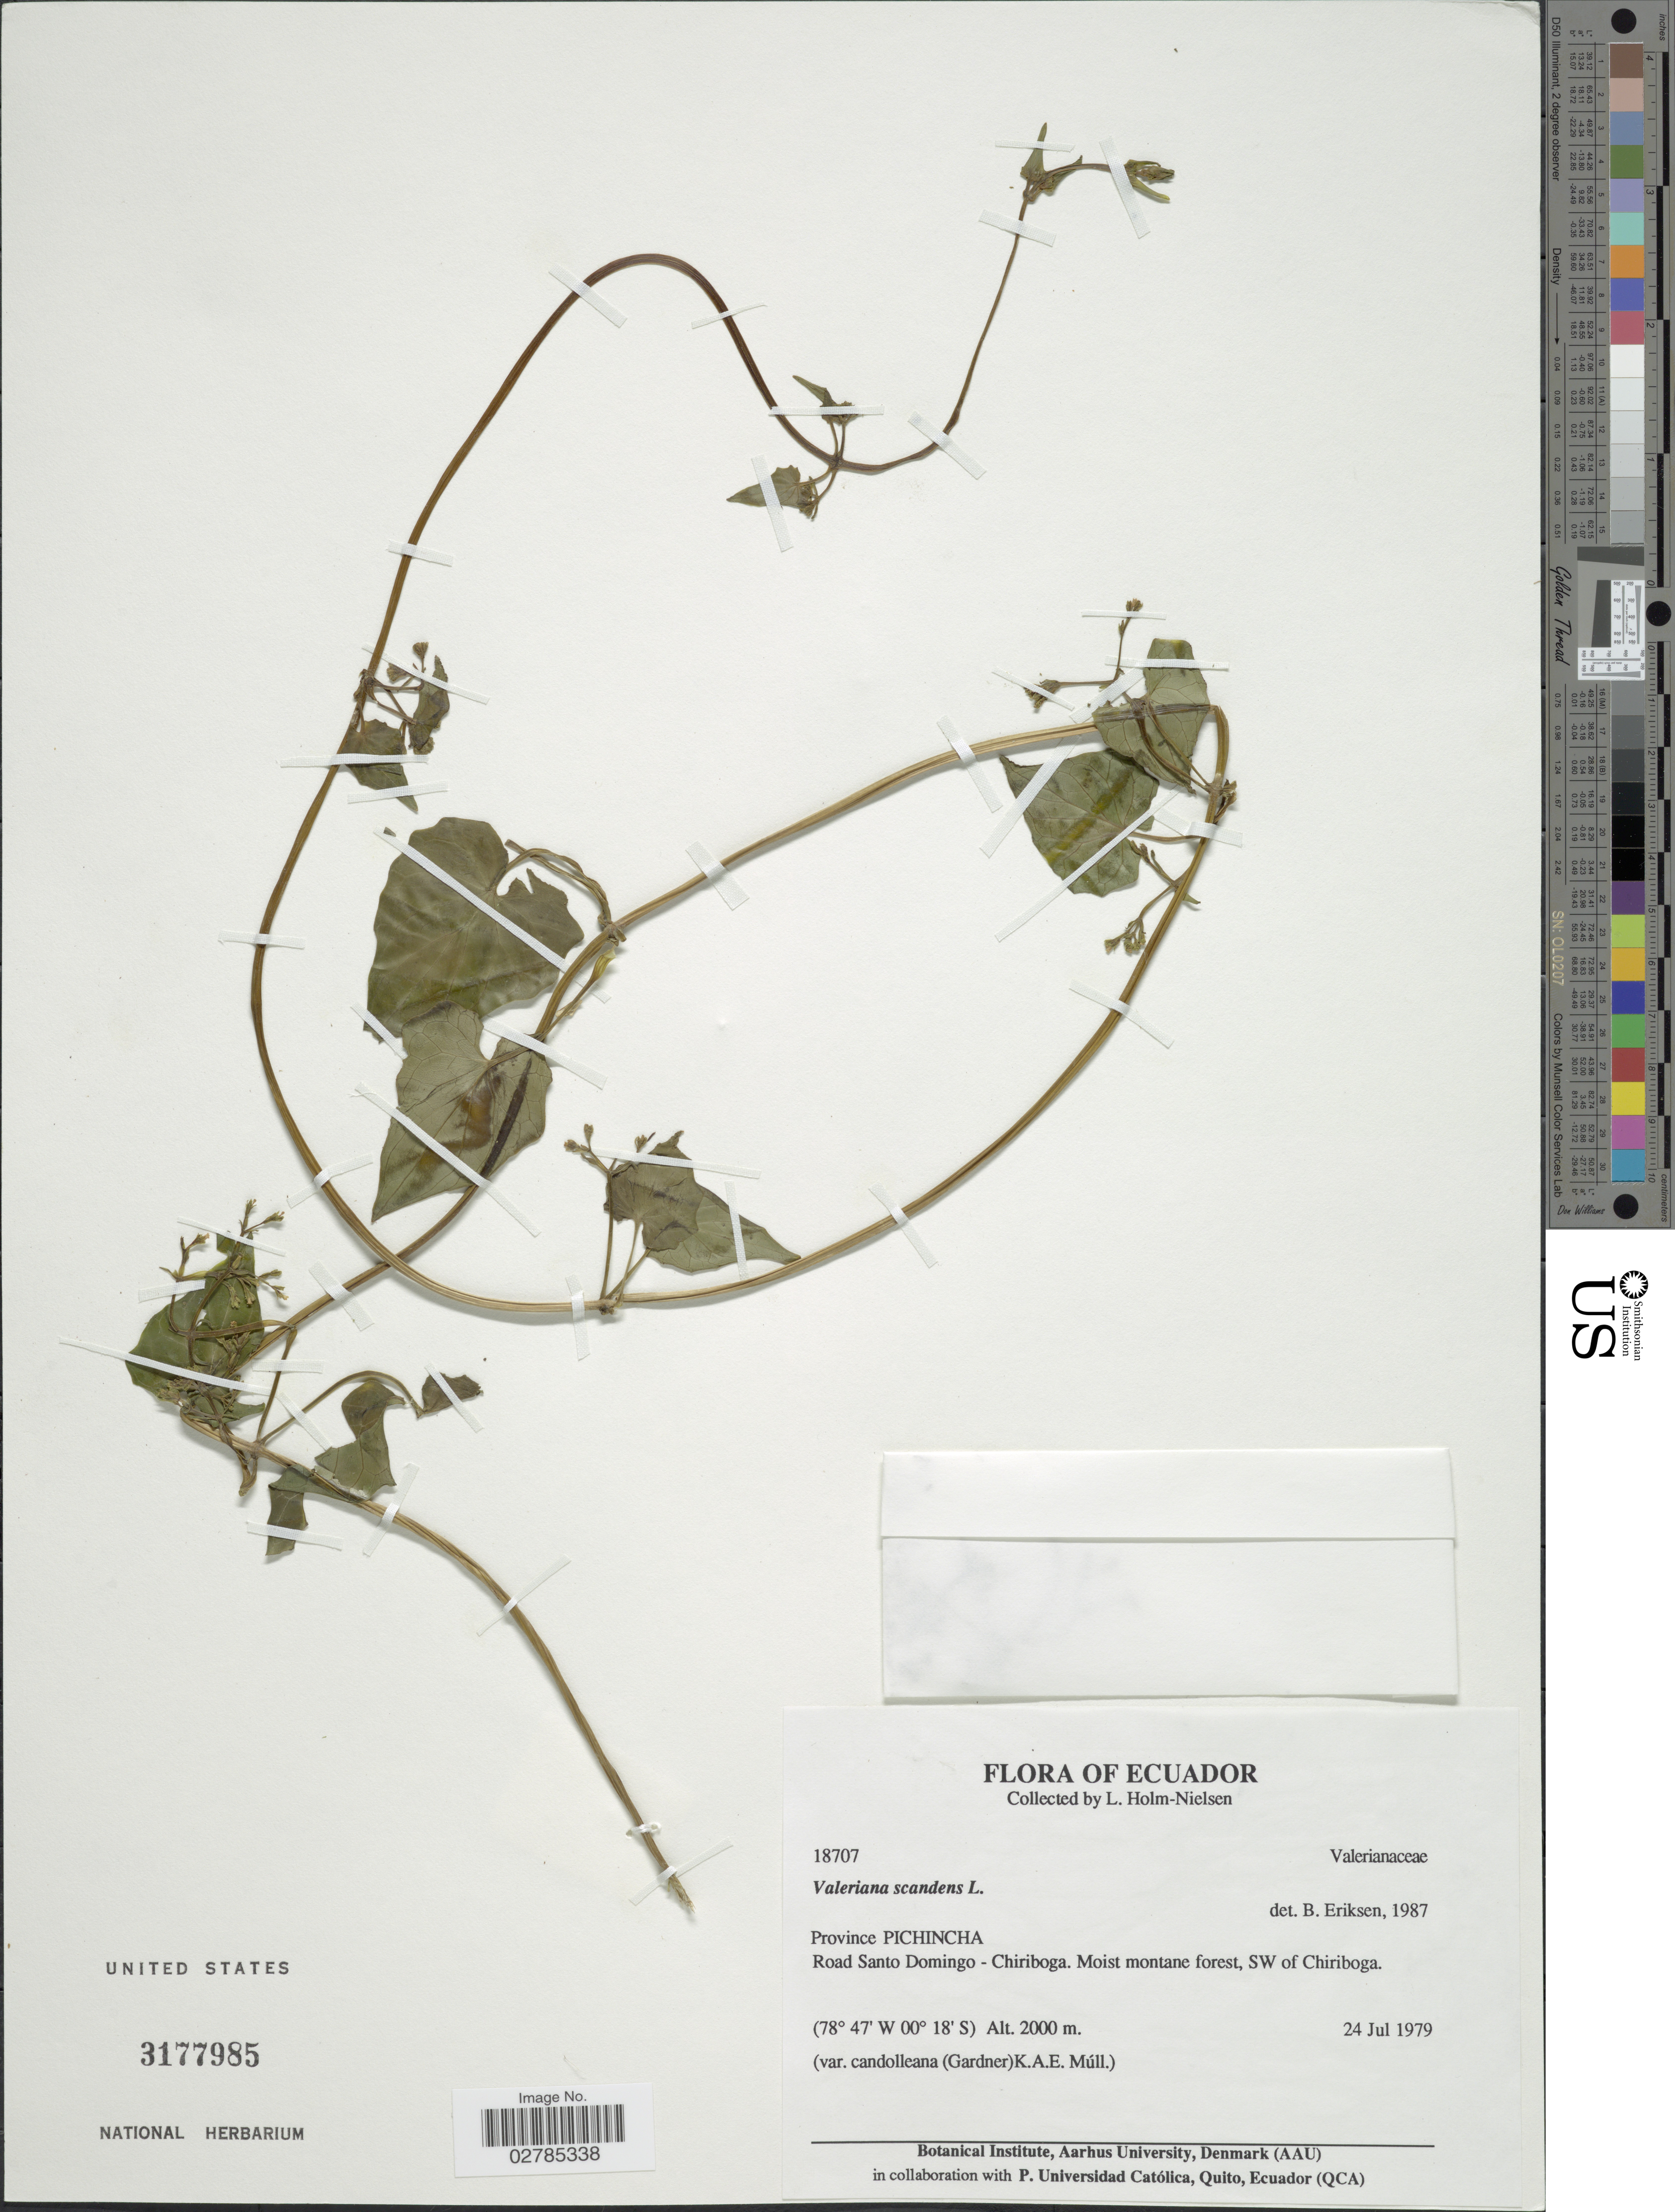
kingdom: Plantae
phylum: Tracheophyta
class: Magnoliopsida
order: Dipsacales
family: Caprifoliaceae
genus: Valeriana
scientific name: Valeriana scandens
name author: L.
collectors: L. Holm-Nielsen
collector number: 18707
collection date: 1979-07-24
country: Ecuador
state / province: Pichincha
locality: Road Santo Domingo- Chiriboga. Moist montane forest, SW of Chiriboga.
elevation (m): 2000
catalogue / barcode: US 3177985